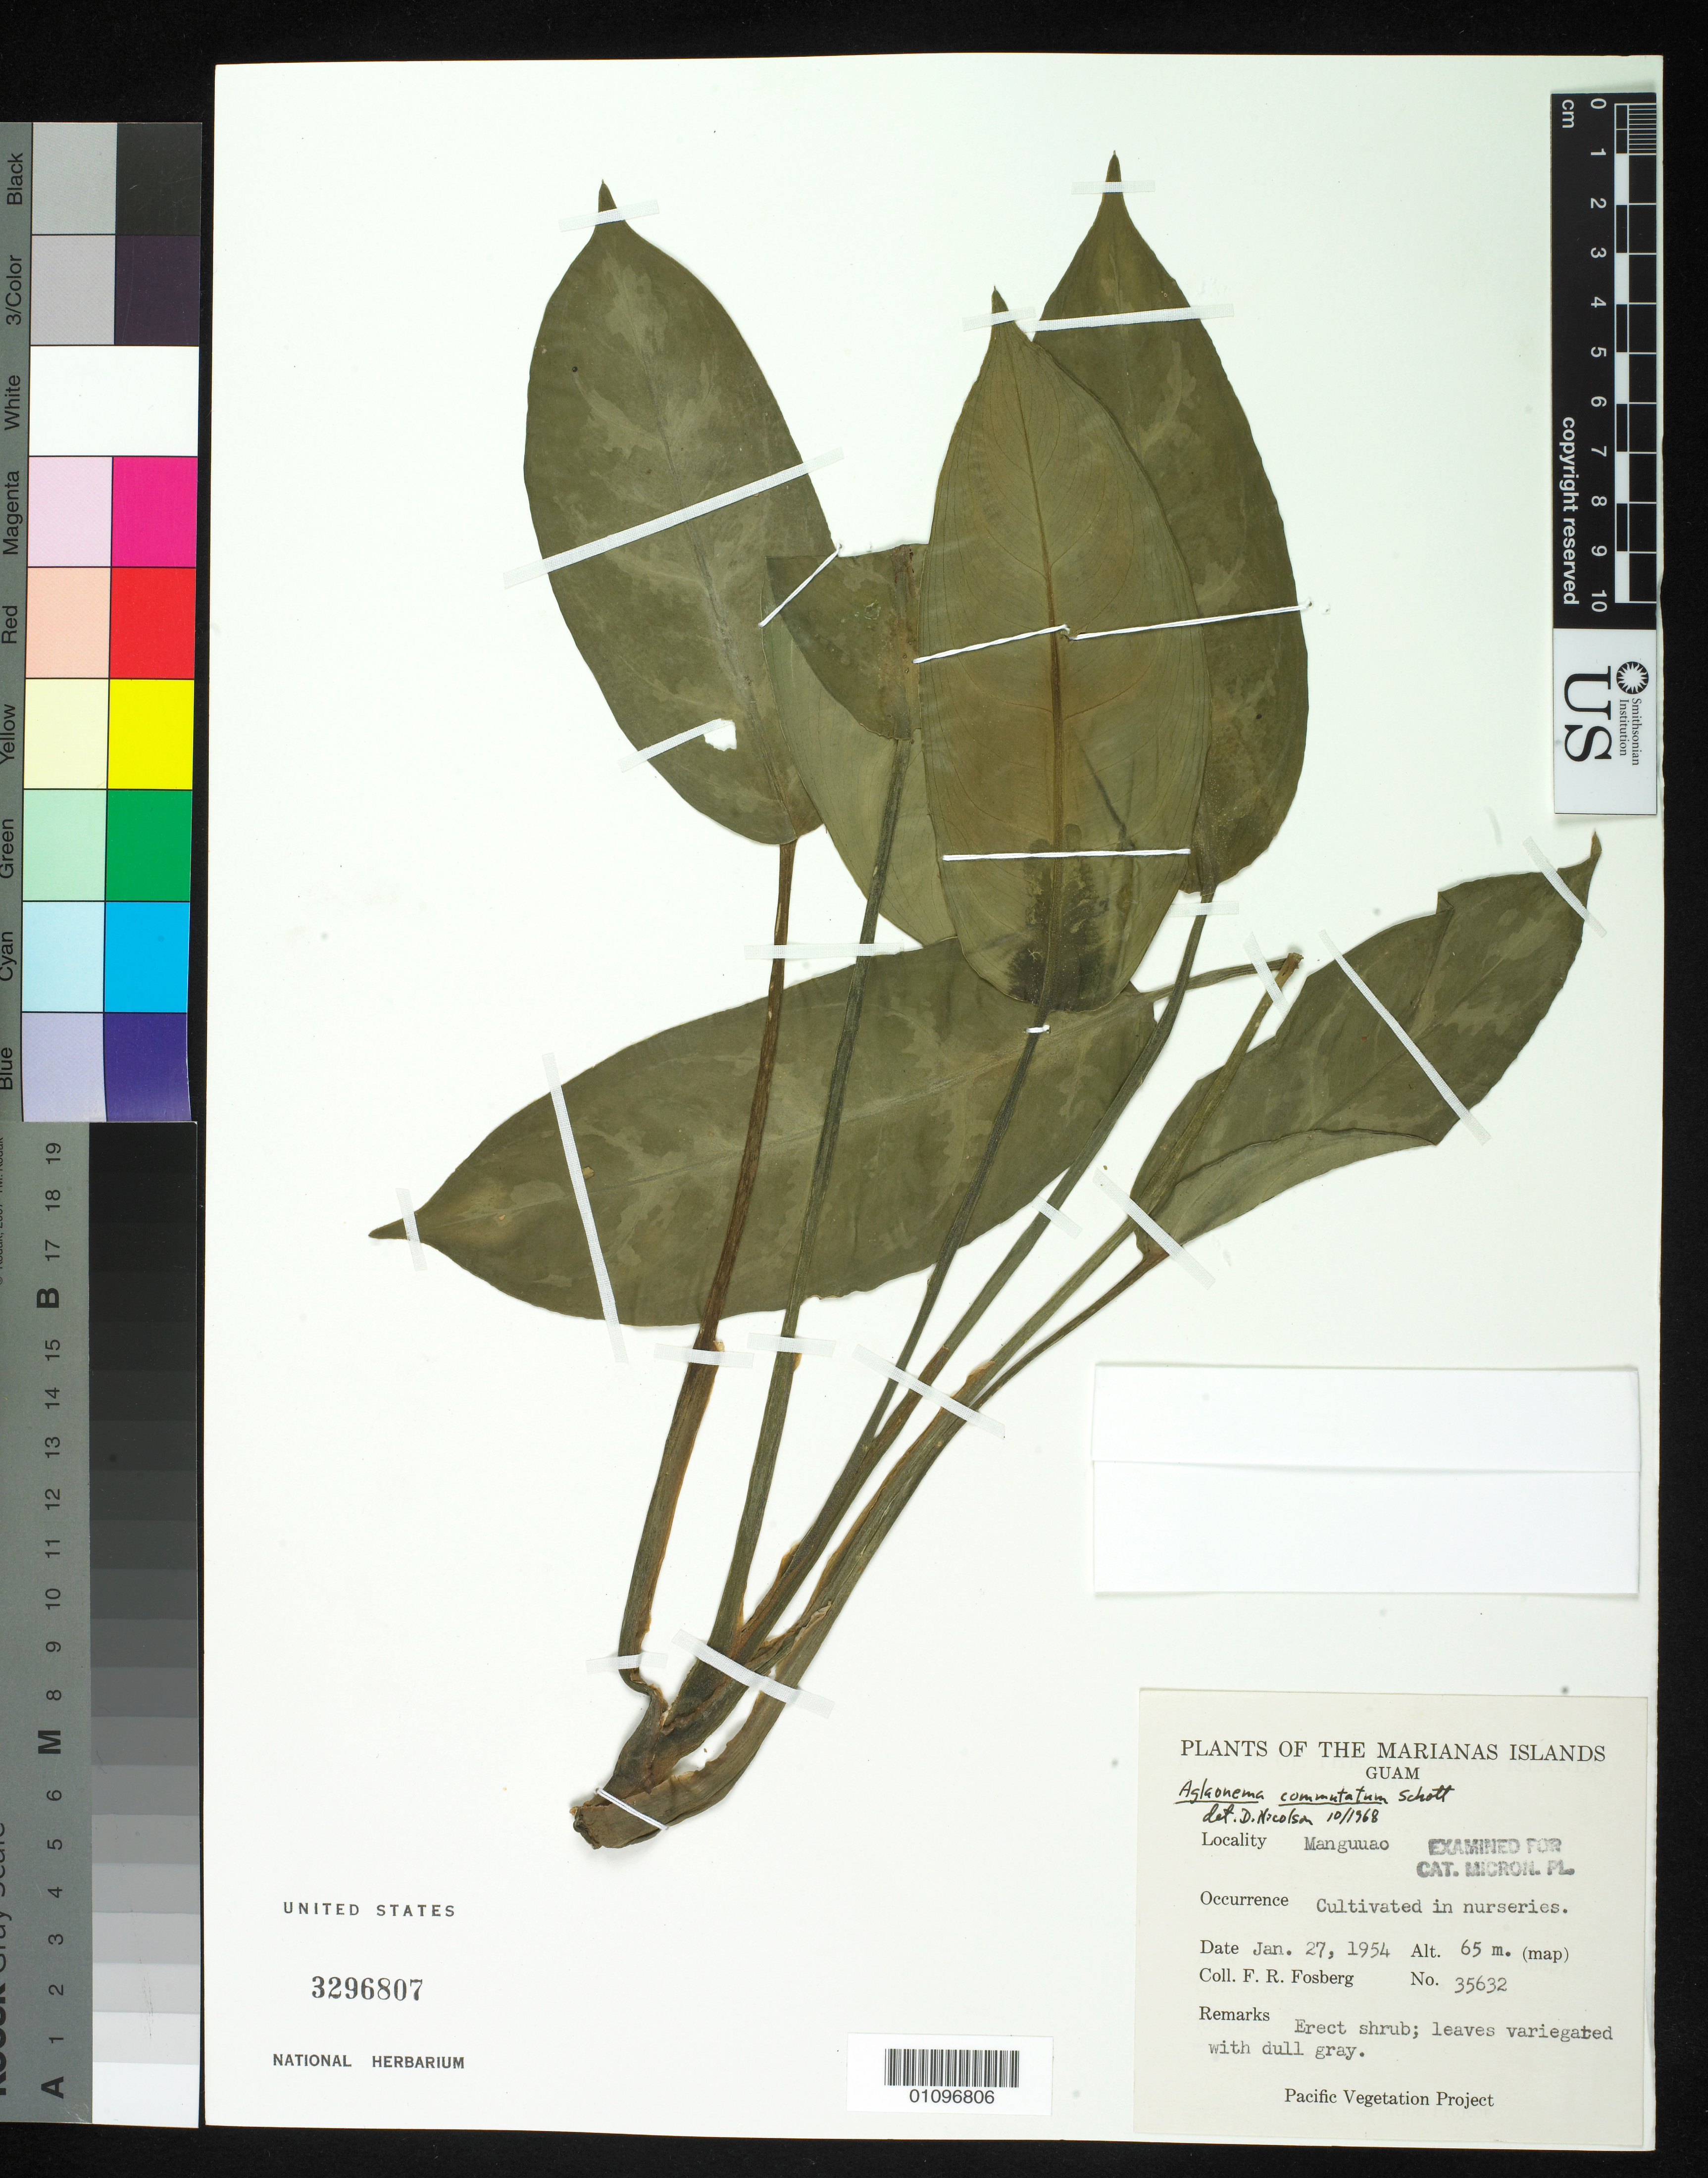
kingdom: Plantae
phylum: Tracheophyta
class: Liliopsida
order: Alismatales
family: Araceae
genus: Aglaonema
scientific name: Aglaonema commutatum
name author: Schott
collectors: F. R. Fosberg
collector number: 35632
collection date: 1954-01-27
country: Guam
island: Guam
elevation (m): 65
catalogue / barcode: US 3296807